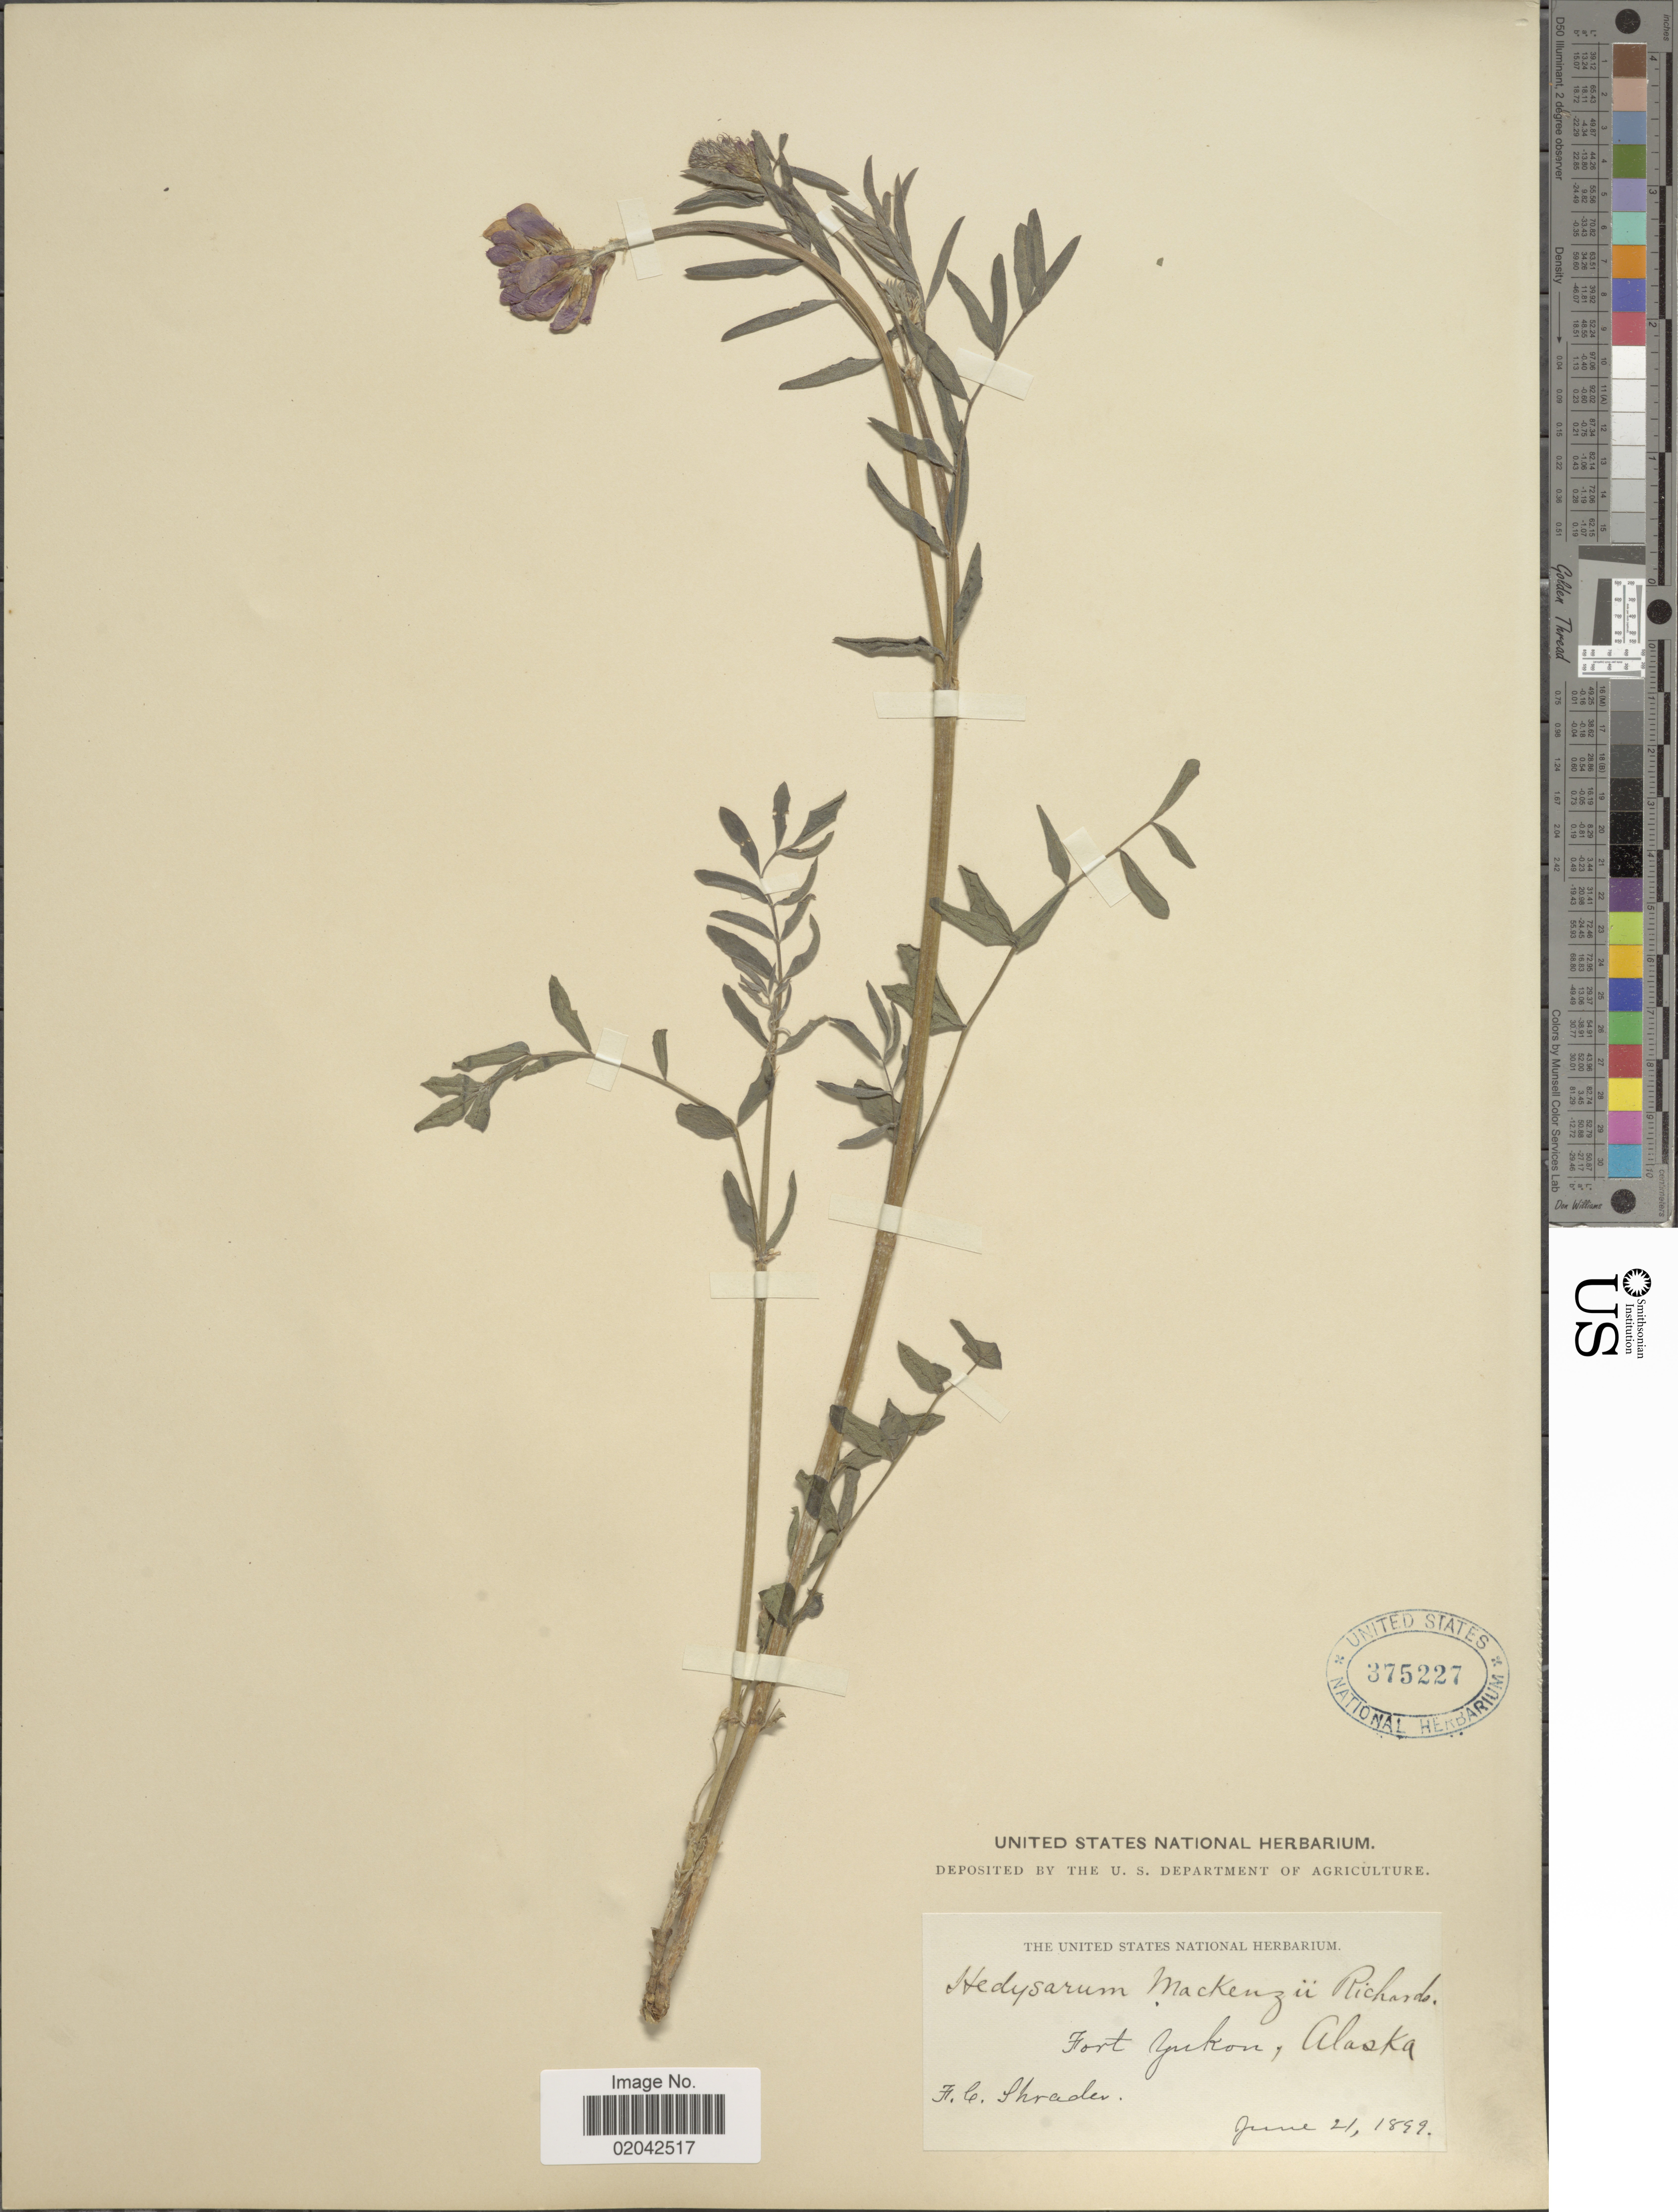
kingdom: Plantae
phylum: Tracheophyta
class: Magnoliopsida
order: Fabales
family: Fabaceae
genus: Hedysarum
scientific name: Hedysarum mackenziei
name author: Richardson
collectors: F. Shrader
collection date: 1899-06-21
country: United States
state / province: Alaska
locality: Fort Yukon.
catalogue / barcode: US 375227